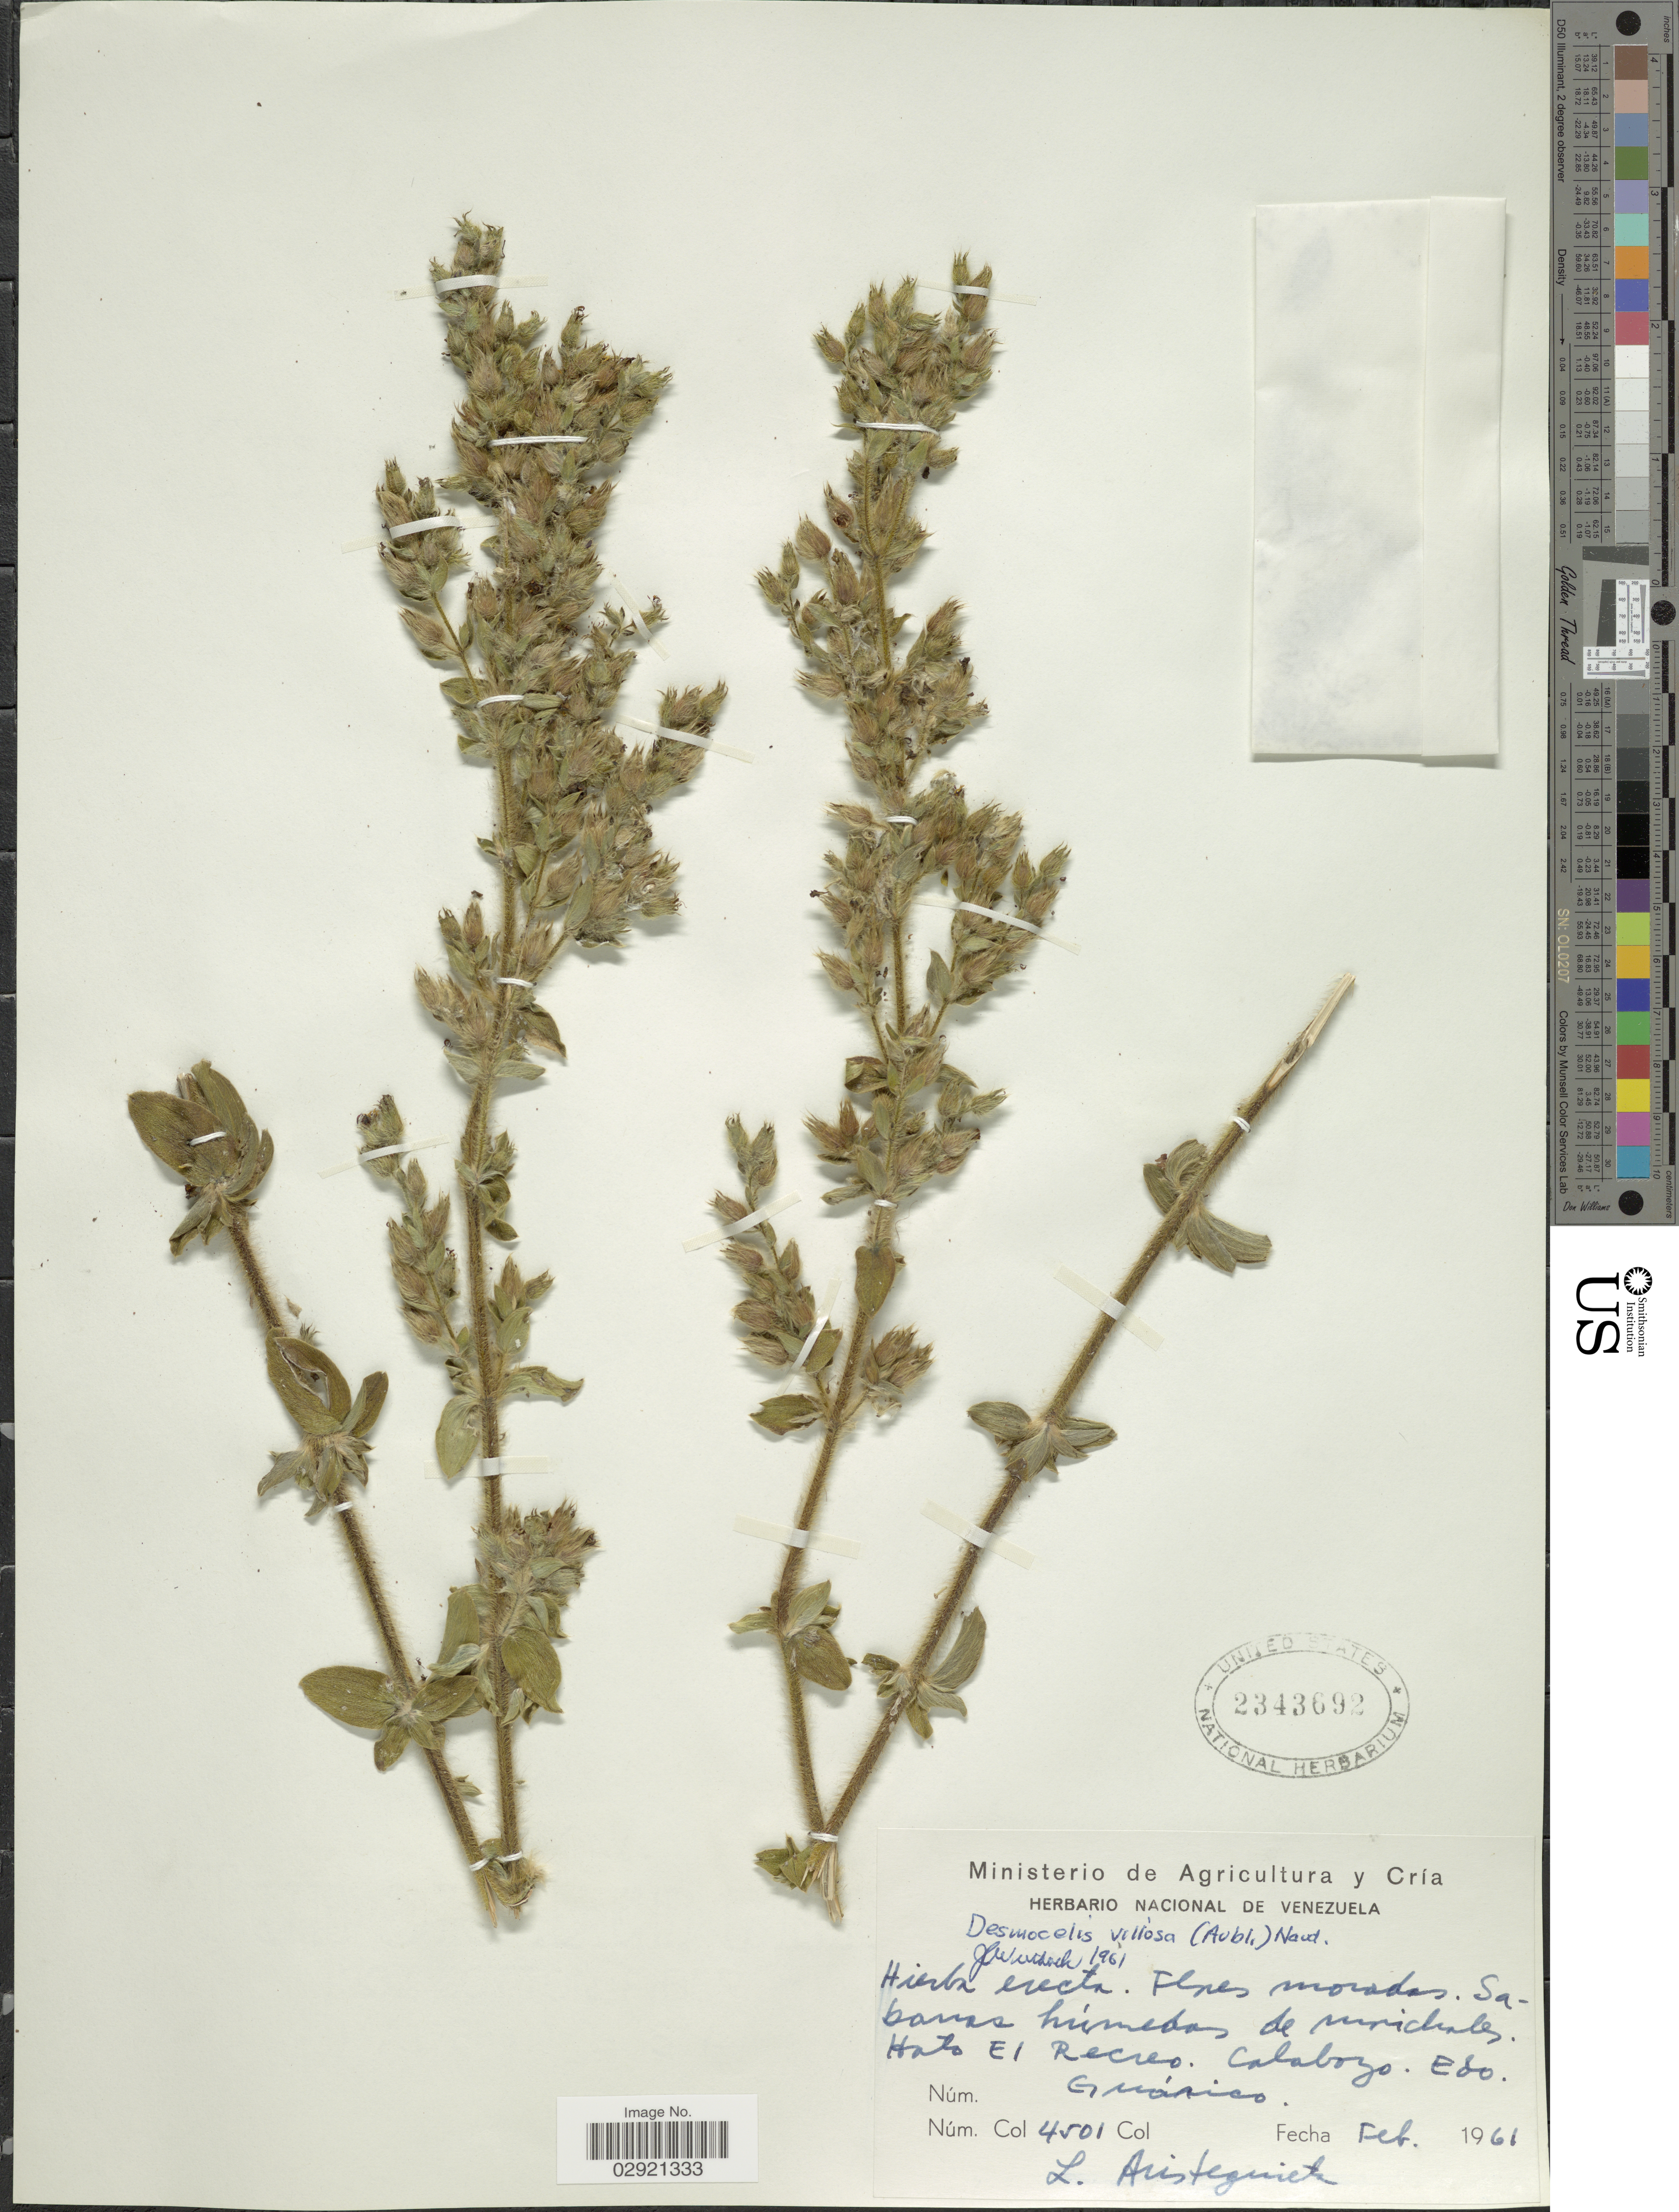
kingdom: Plantae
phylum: Tracheophyta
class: Magnoliopsida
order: Myrtales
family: Melastomataceae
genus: Desmoscelis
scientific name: Desmoscelis villosa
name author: (Aubl.) Naudin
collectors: L. Aristeguieta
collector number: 4501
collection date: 1961-02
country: Venezuela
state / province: Guárico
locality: Hato El Recreo. Calabozo.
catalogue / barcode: US 2343692